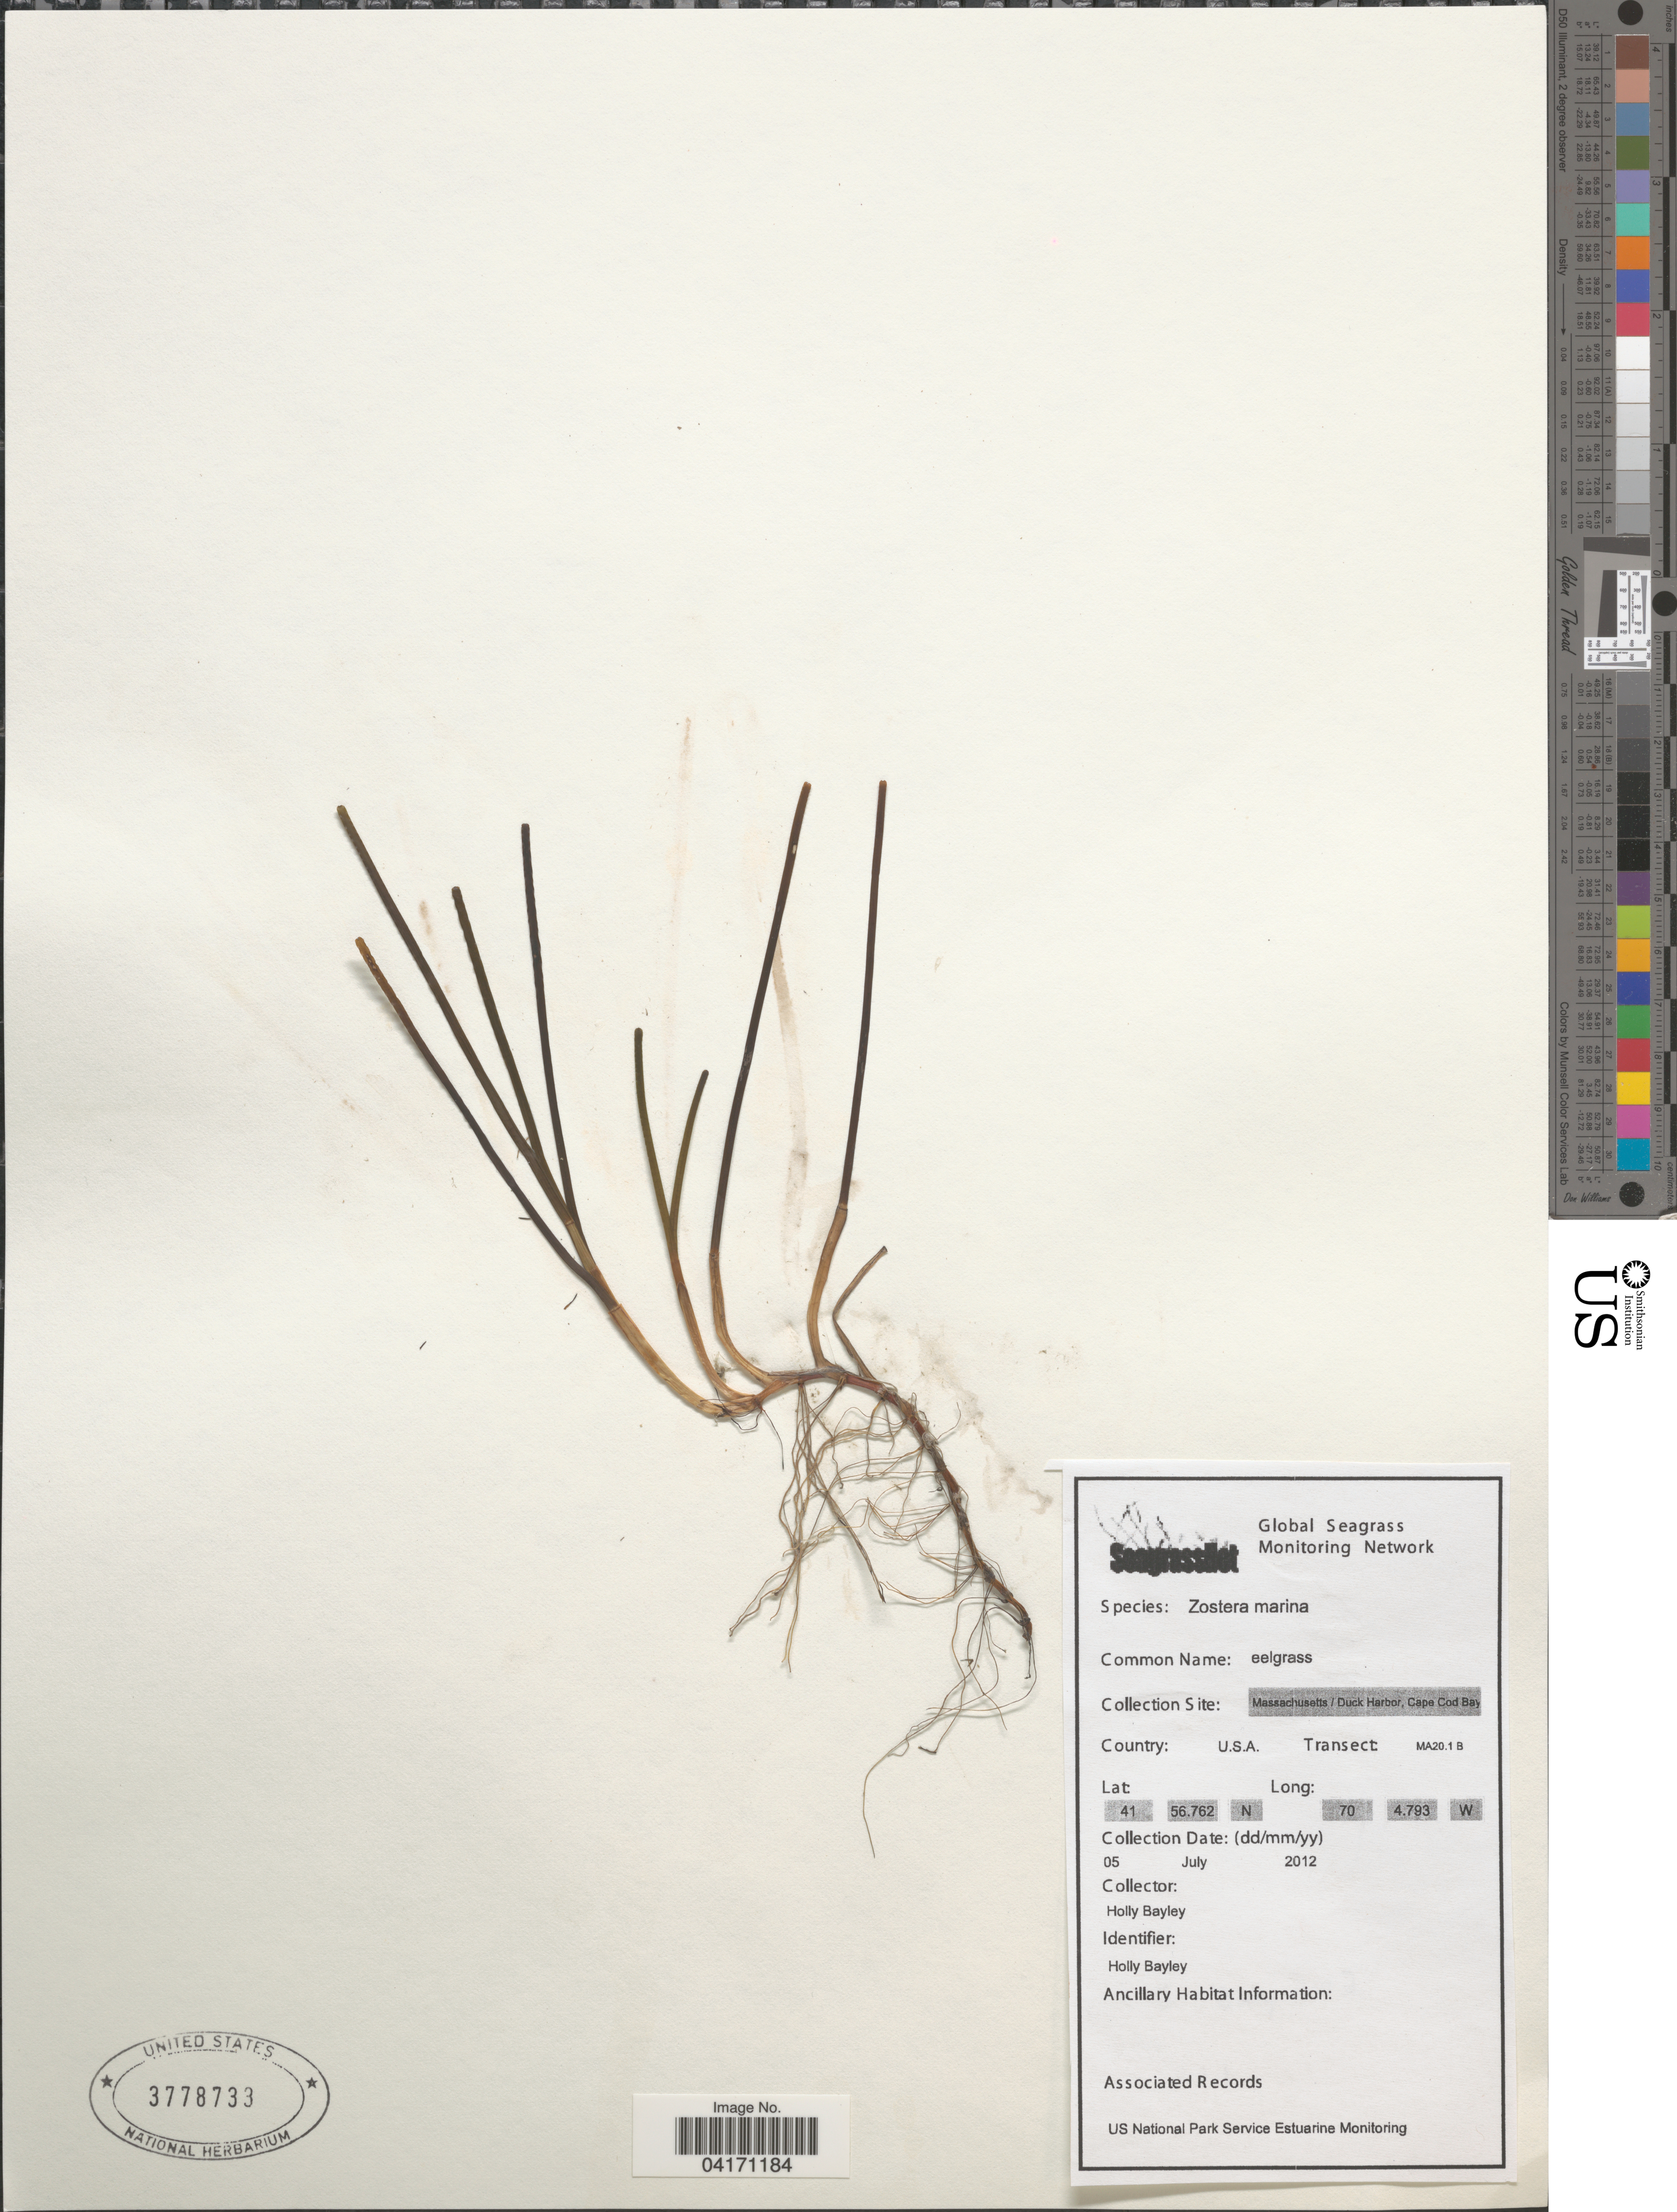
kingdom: Plantae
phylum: Tracheophyta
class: Liliopsida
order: Alismatales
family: Zosteraceae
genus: Zostera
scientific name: Zostera marina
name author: L.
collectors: H. Bayley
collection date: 2012-07-05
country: United States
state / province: Massachusetts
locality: Duck Harbor, Cape Cod Bay. Transect: MA20.1 B.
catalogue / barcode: US 3778733